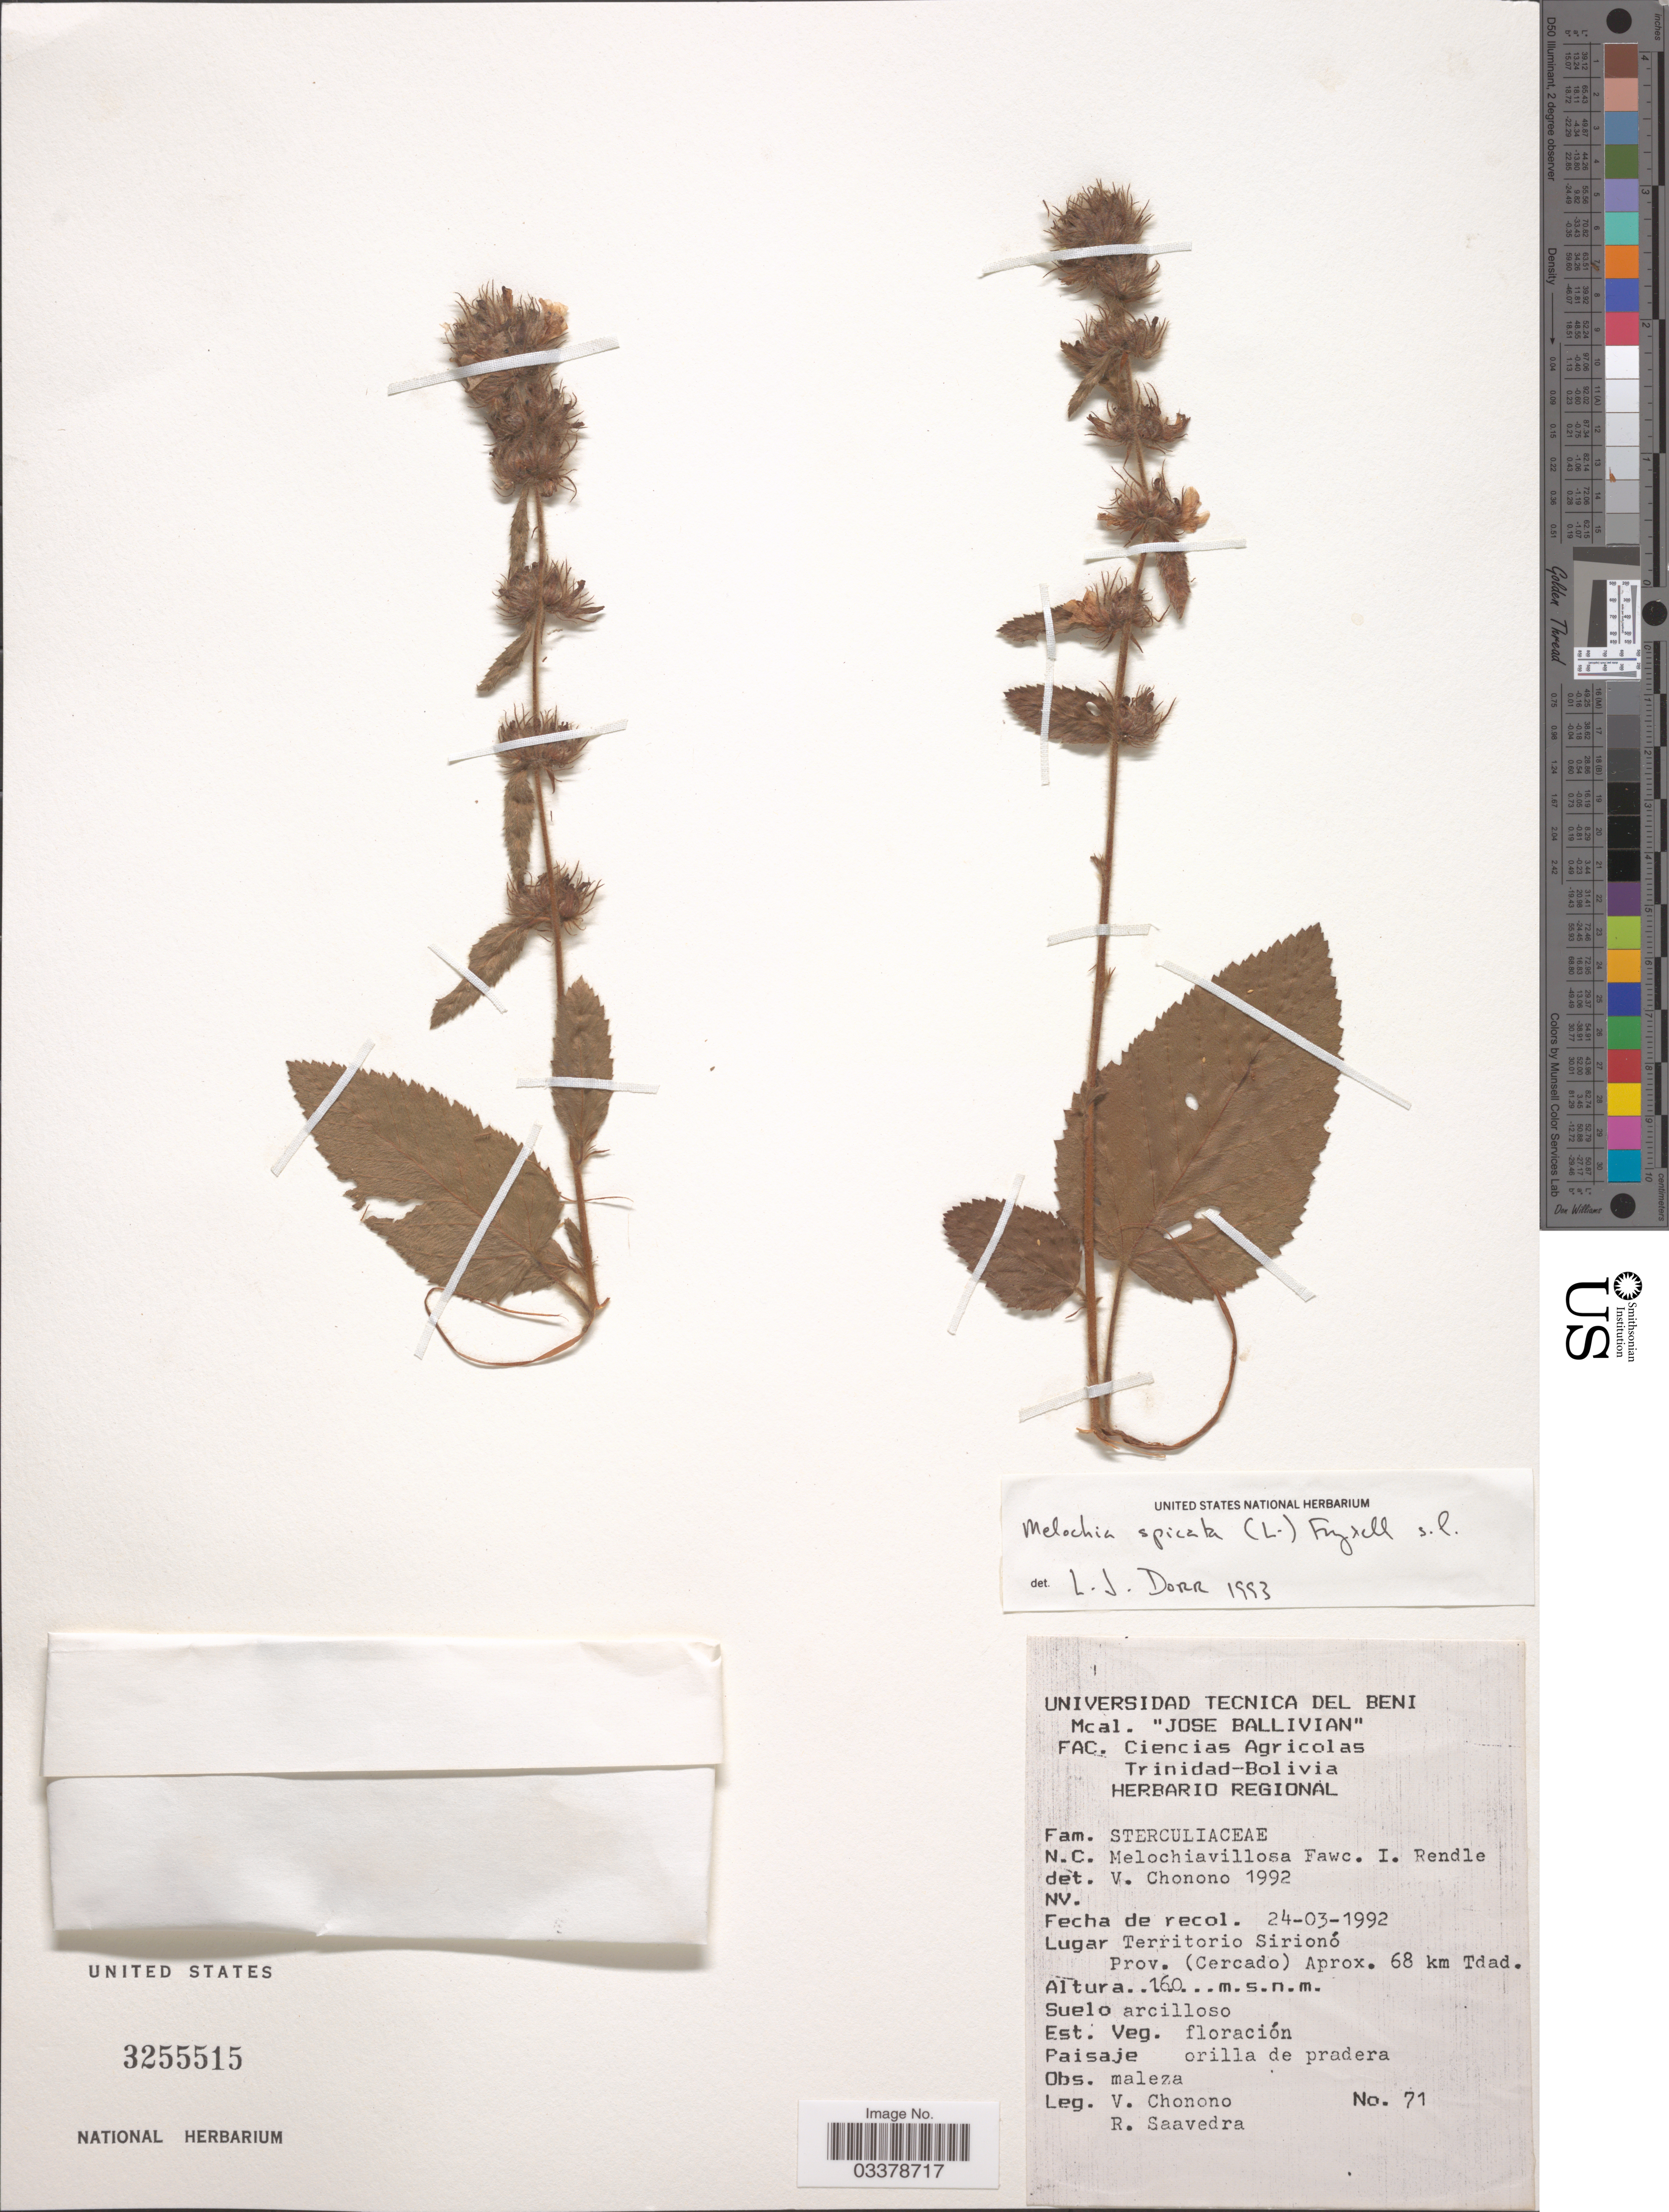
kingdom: Plantae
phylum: Tracheophyta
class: Magnoliopsida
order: Malvales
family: Malvaceae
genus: Melochia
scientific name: Melochia spicata var. spicata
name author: (L.) Fryxell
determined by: Dorr, L. J., (BOT), Smithsonian Institution - National Museum of Natural History (UNITED STATES)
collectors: V. Chonono & R. Saavedra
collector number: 71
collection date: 1992-03-24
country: Trinidad and Tobago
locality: Territorio Sirionó Prov. (Cercado) Aprox. 68 km Tdad.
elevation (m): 160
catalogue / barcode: US 3255515